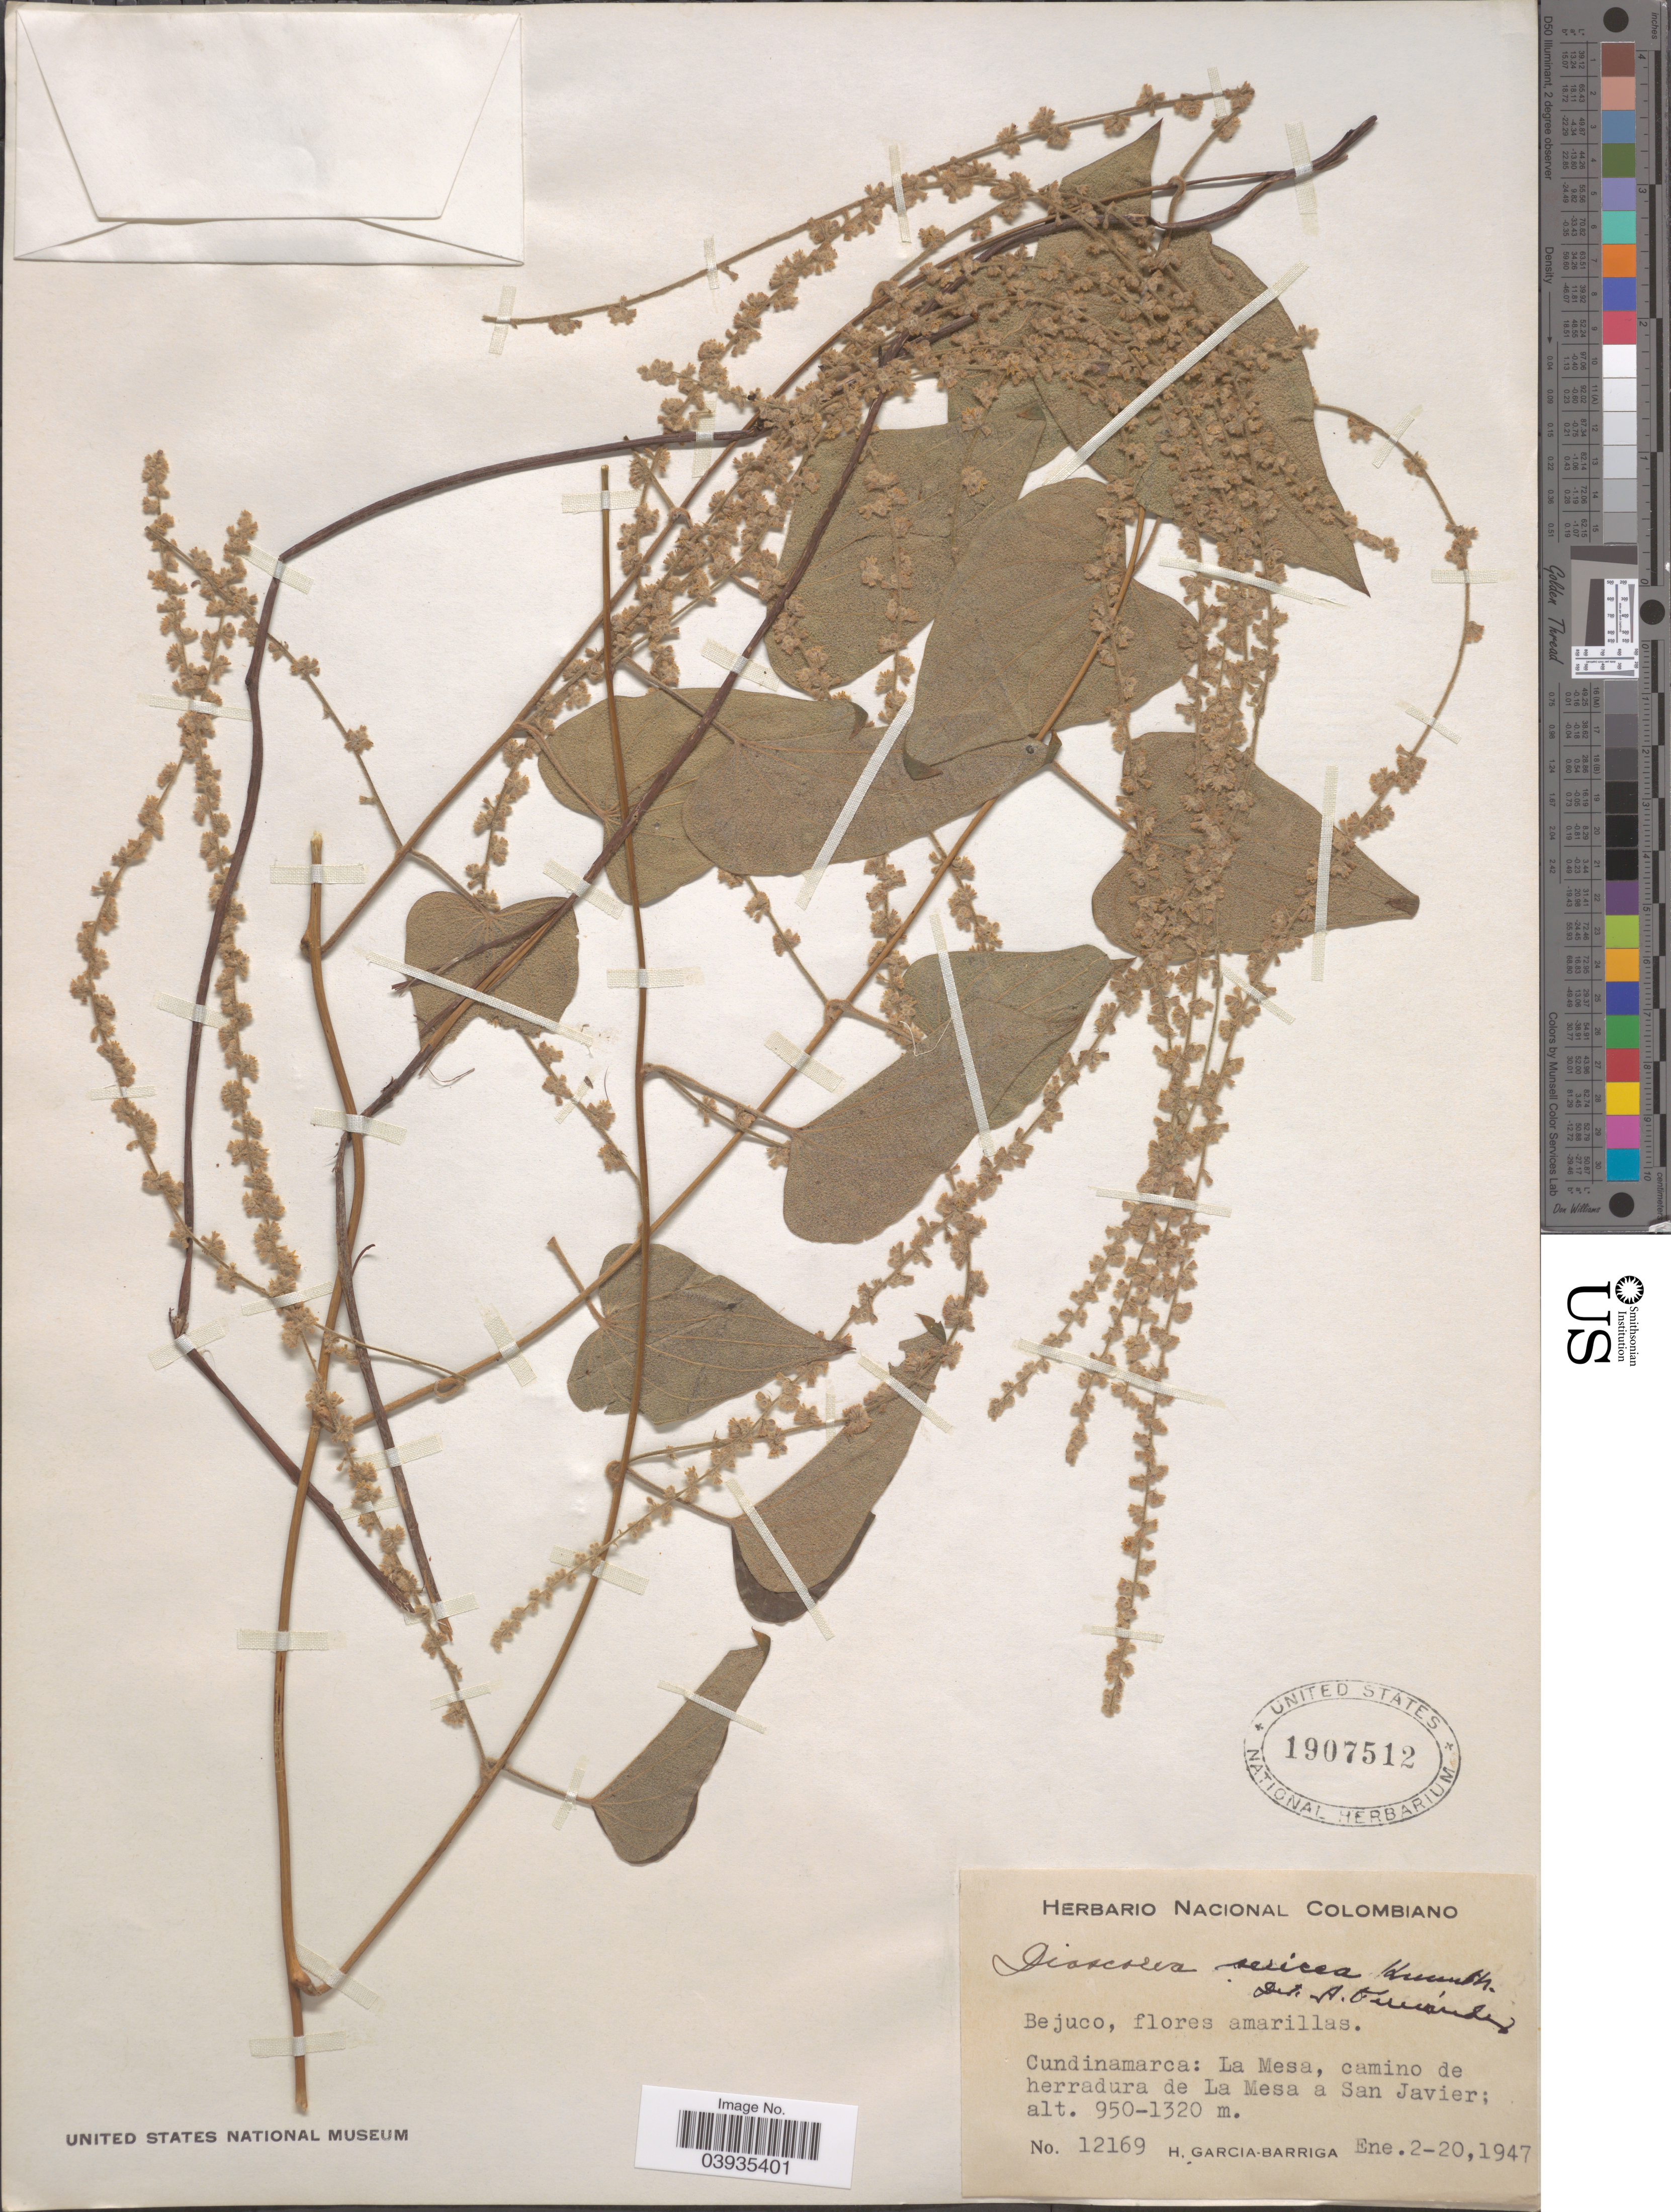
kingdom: Plantae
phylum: Tracheophyta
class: Liliopsida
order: Dioscoreales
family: Dioscoreaceae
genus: Dioscorea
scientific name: Dioscorea sericea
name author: R. Knuth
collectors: H. García Barriga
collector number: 12169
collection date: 1947-01-02/1947-01-20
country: Colombia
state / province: Cundinamarca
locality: La Mesa, camino de herradura de La Mesa a San Javier.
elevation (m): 950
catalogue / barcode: US 1907212